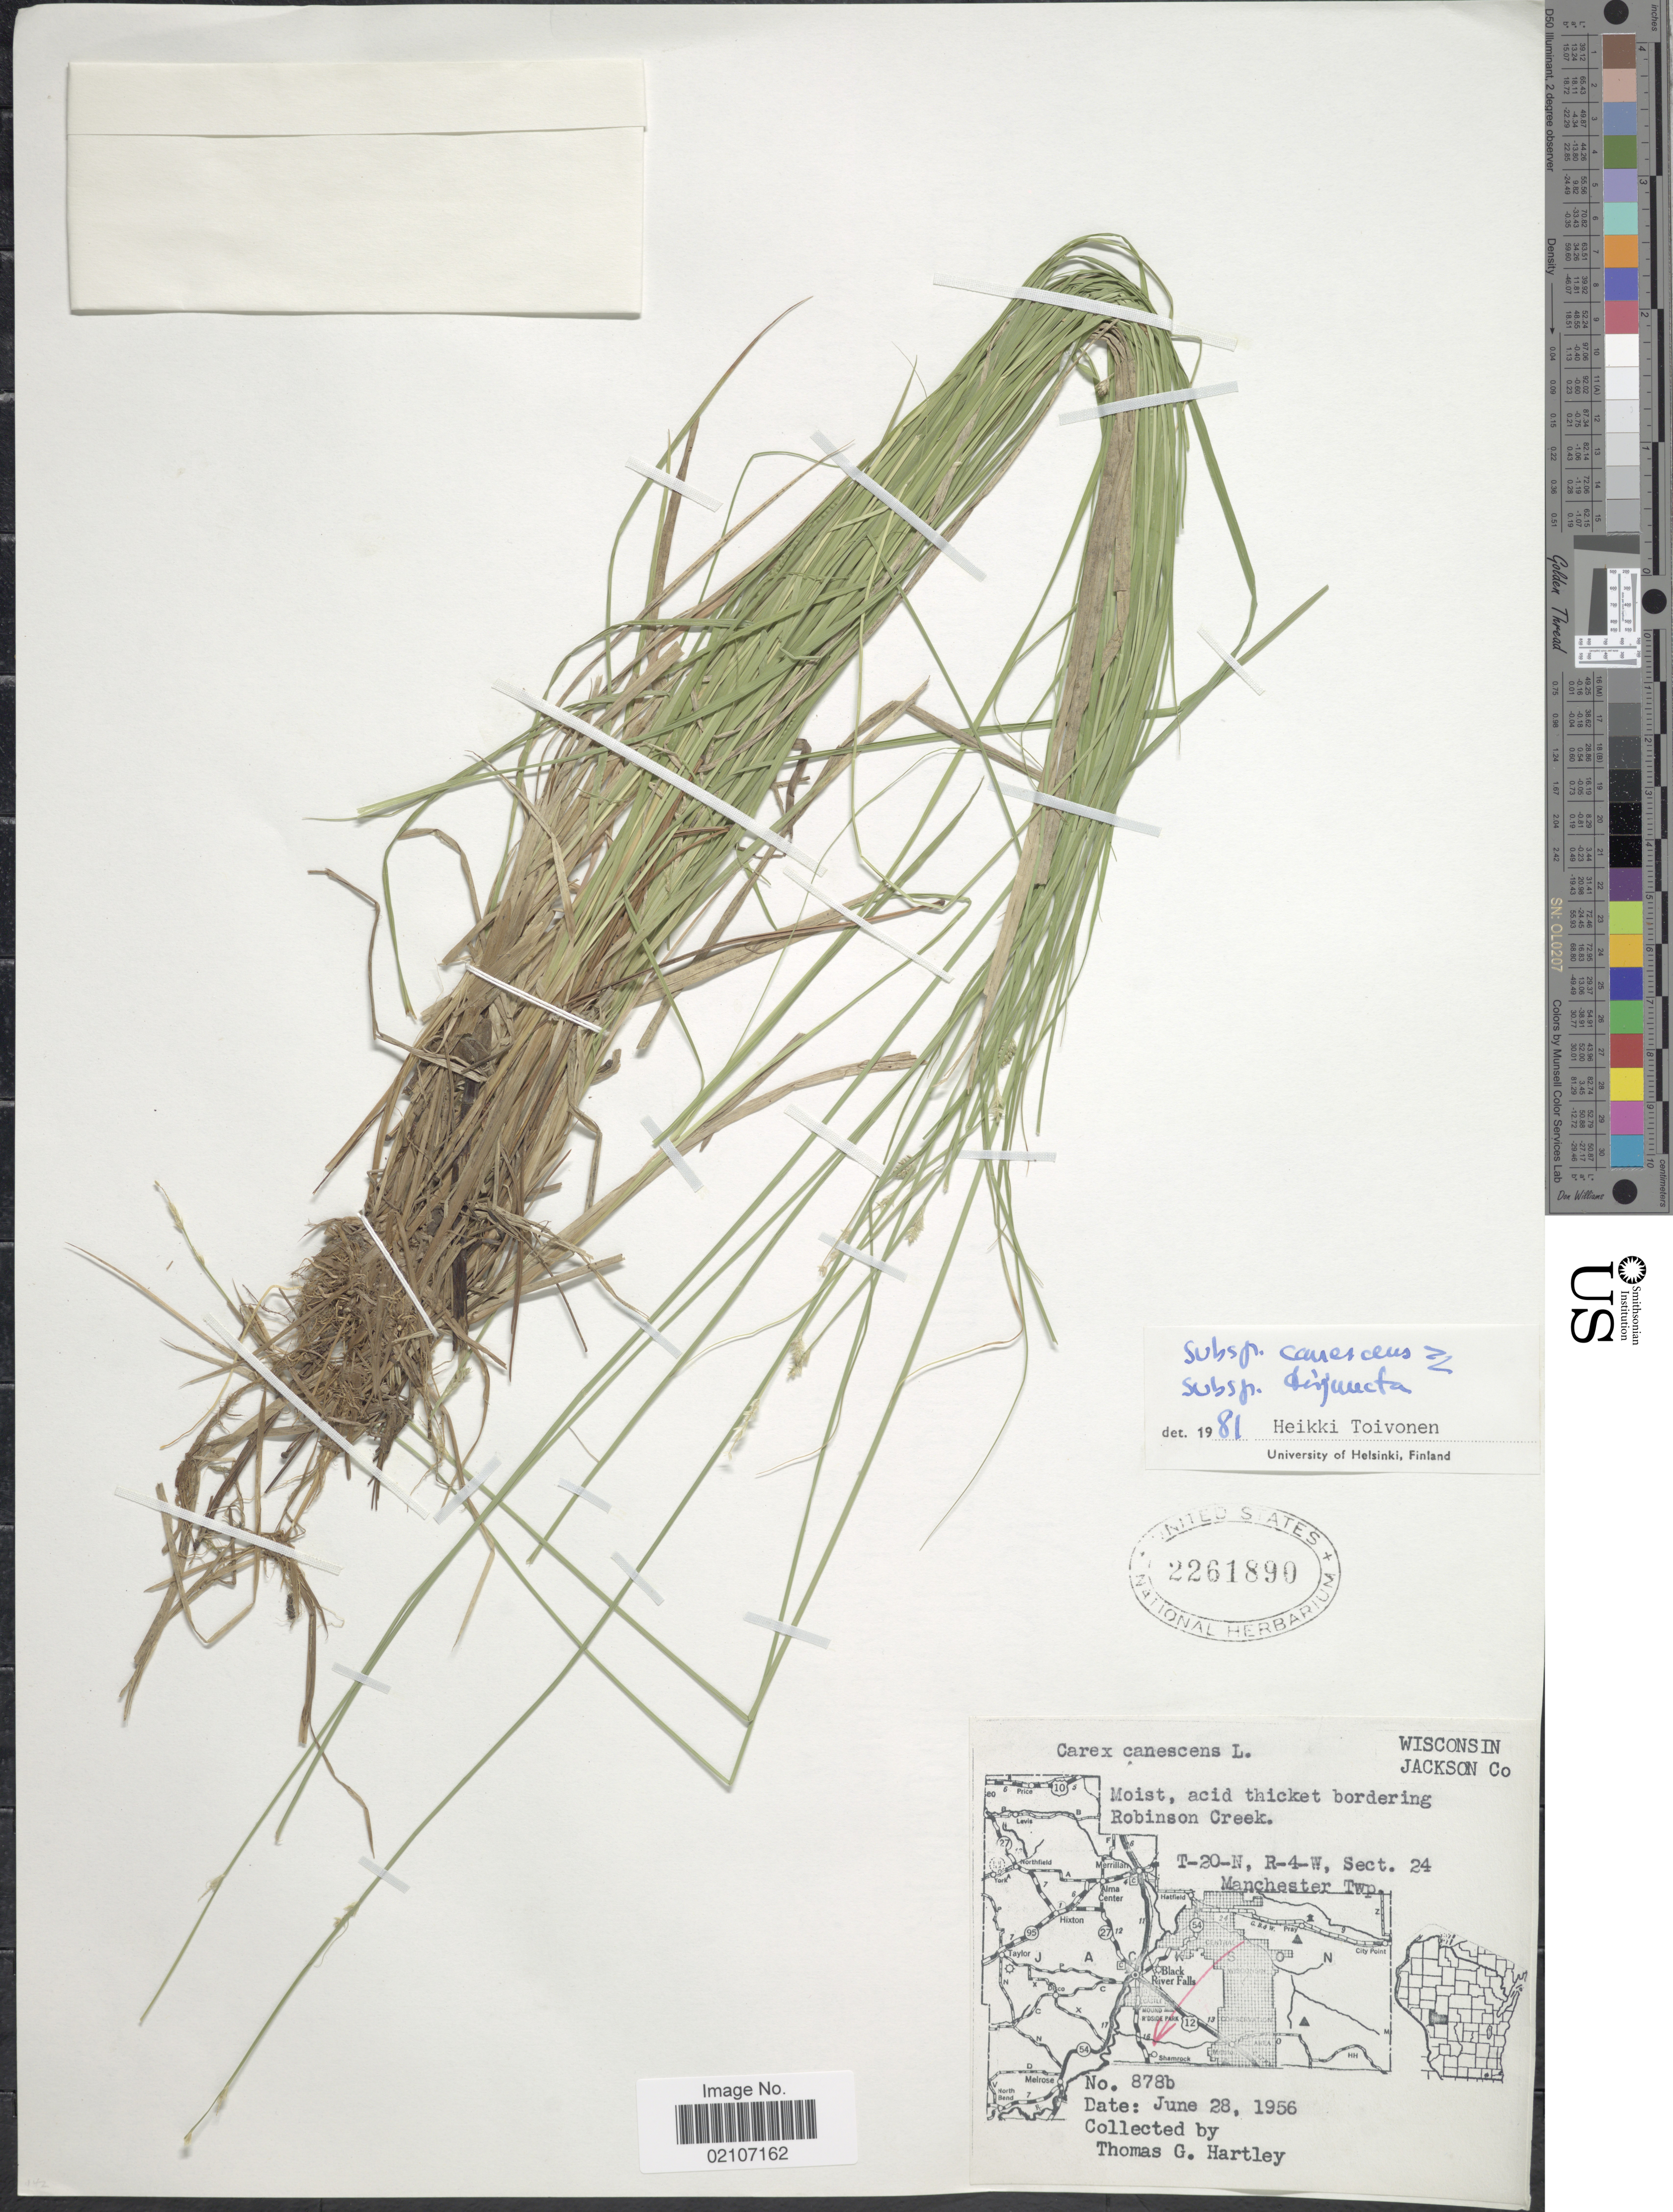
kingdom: Plantae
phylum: Tracheophyta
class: Liliopsida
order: Poales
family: Cyperaceae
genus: Carex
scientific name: Carex canescens var. disjuncta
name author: Fernald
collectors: T. G. Hartley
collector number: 878b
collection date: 1956-06-28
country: United States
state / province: Wisconsin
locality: Jackson Co., Moist, acid thicket bordering Robinson Creek, T 20 N,R 4 W, Sect 24, Manchester Twp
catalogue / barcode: US 2261890